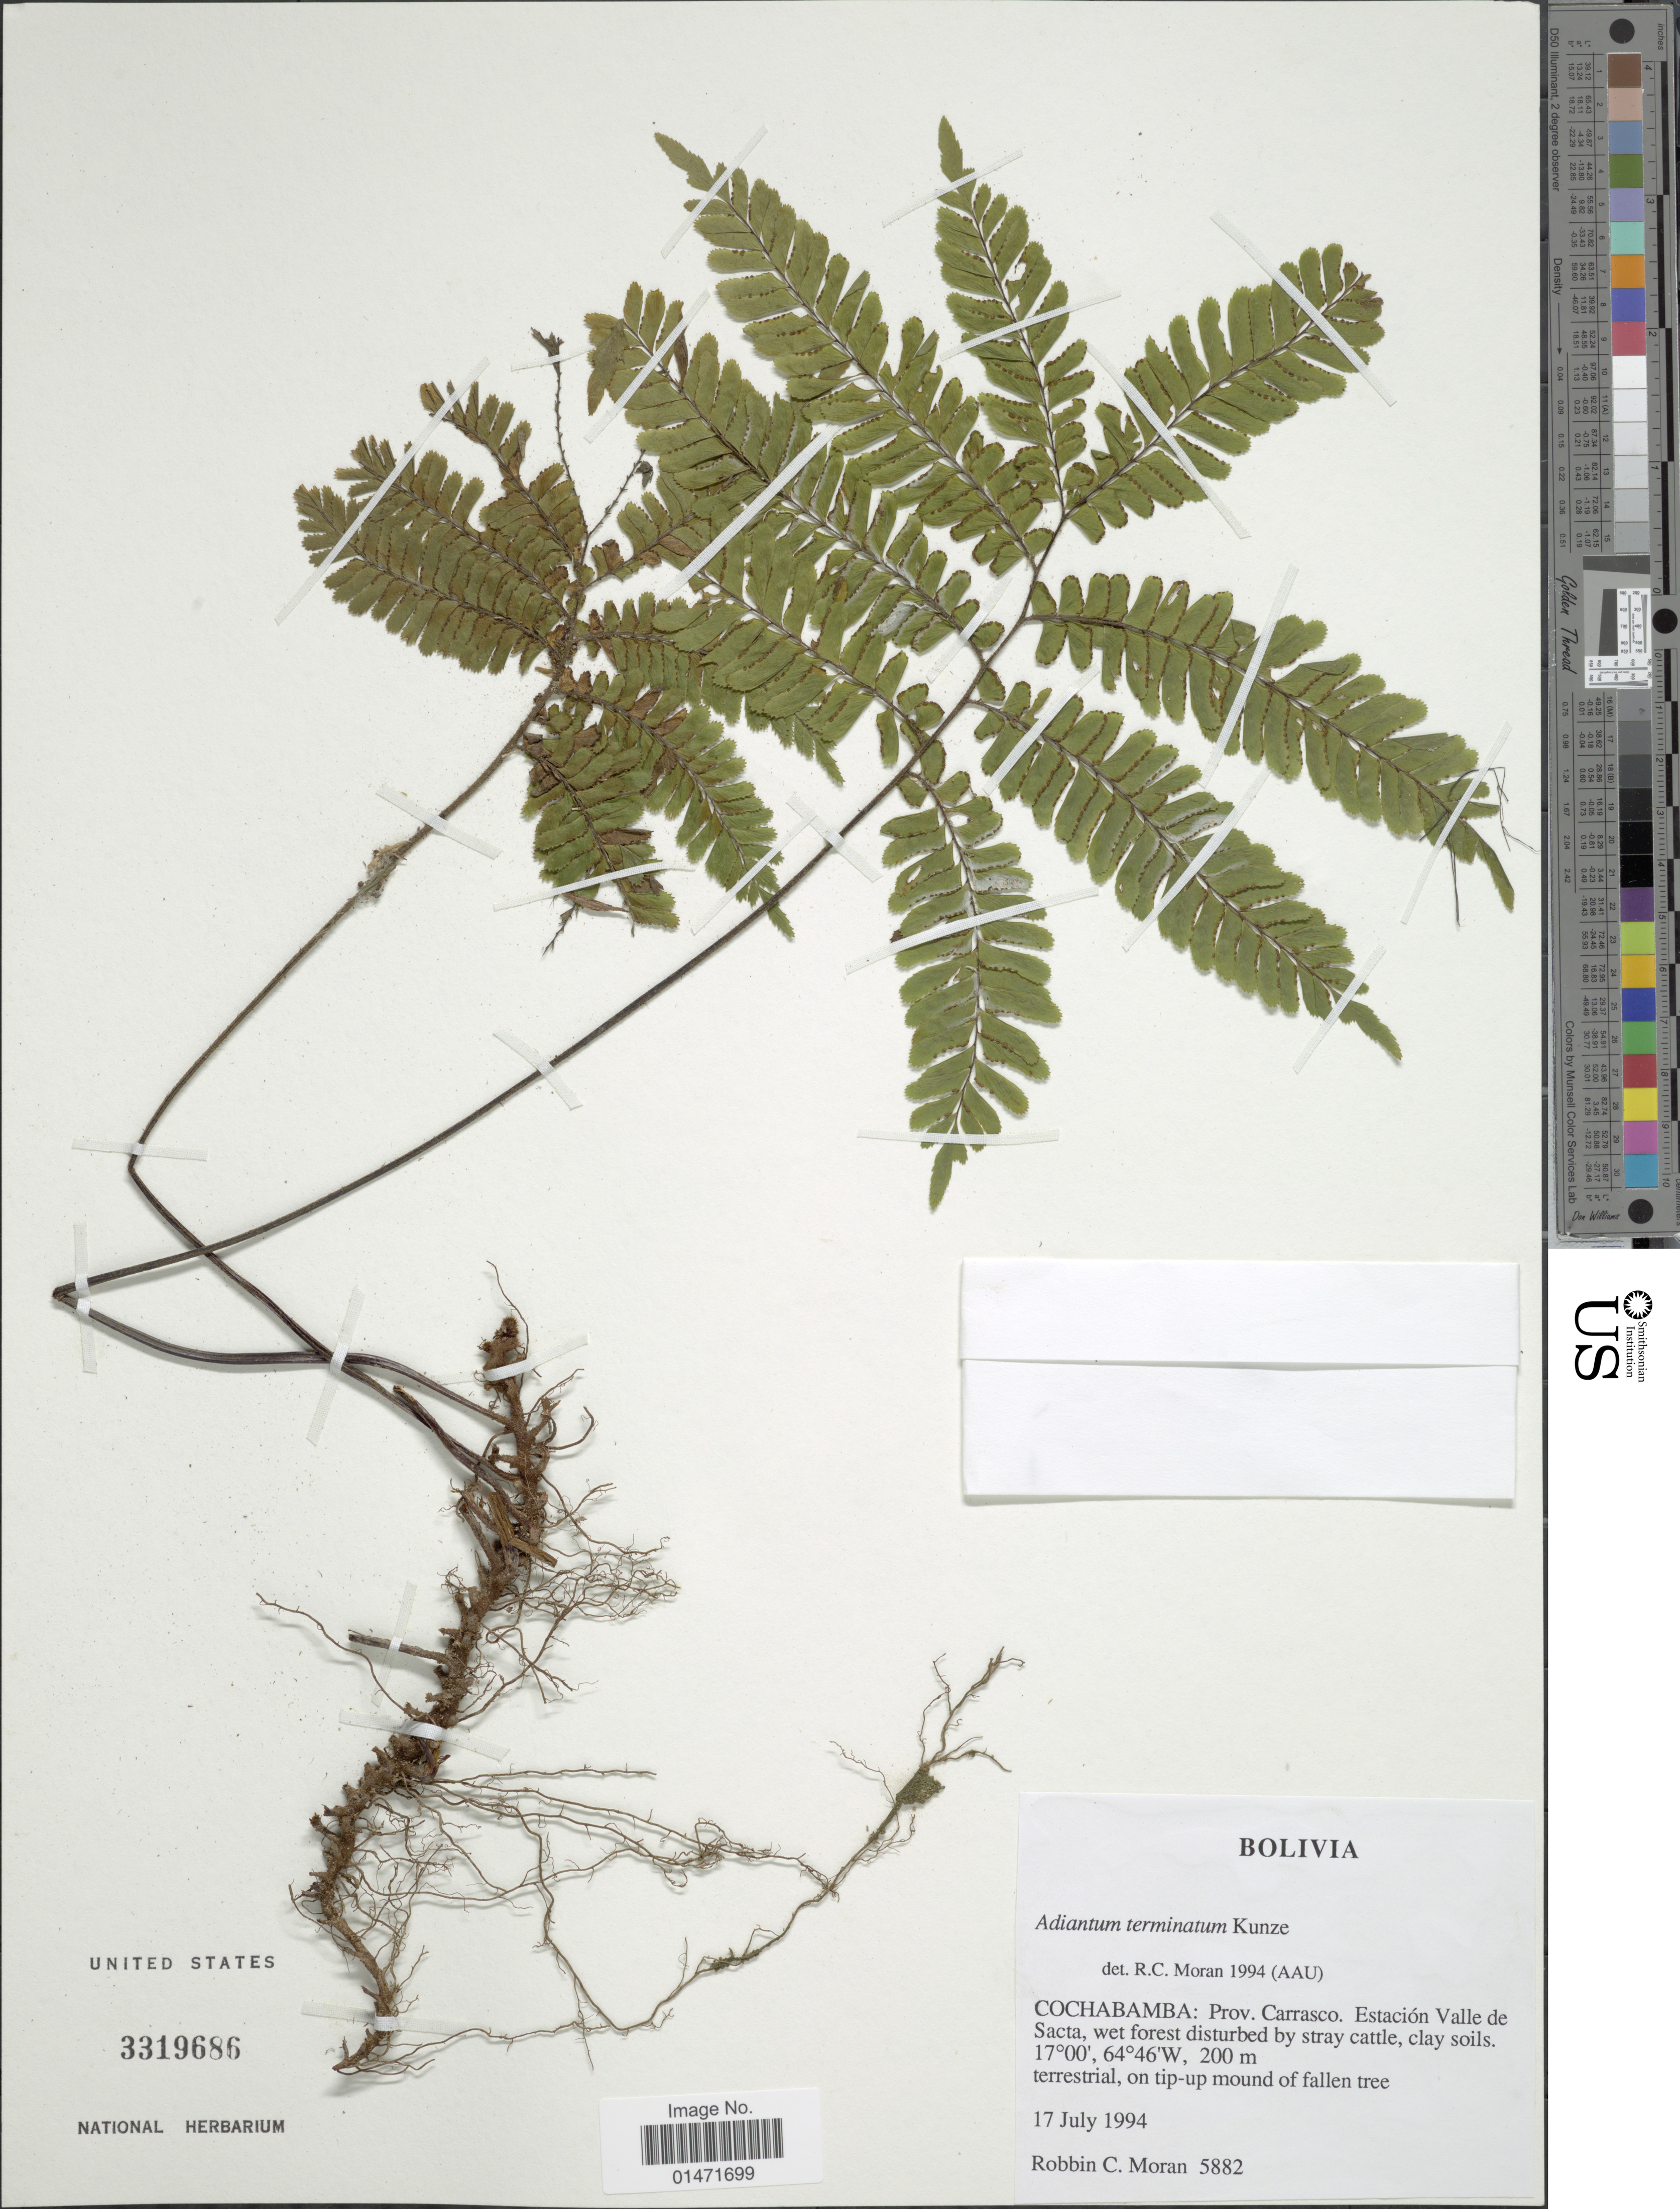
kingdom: Plantae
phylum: Tracheophyta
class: Polypodiopsida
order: Polypodiales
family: Pteridaceae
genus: Adiantum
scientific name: Adiantum terminatum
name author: Kunze ex Miq.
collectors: R. C. Moran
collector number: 5882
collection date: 1994-07-17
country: Bolivia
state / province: Cochabamba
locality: Prov. Carrasco. Estación Valle de Sacta, wet forest disturbed by stray cattle, clay soils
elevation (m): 200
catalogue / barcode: US 3319686